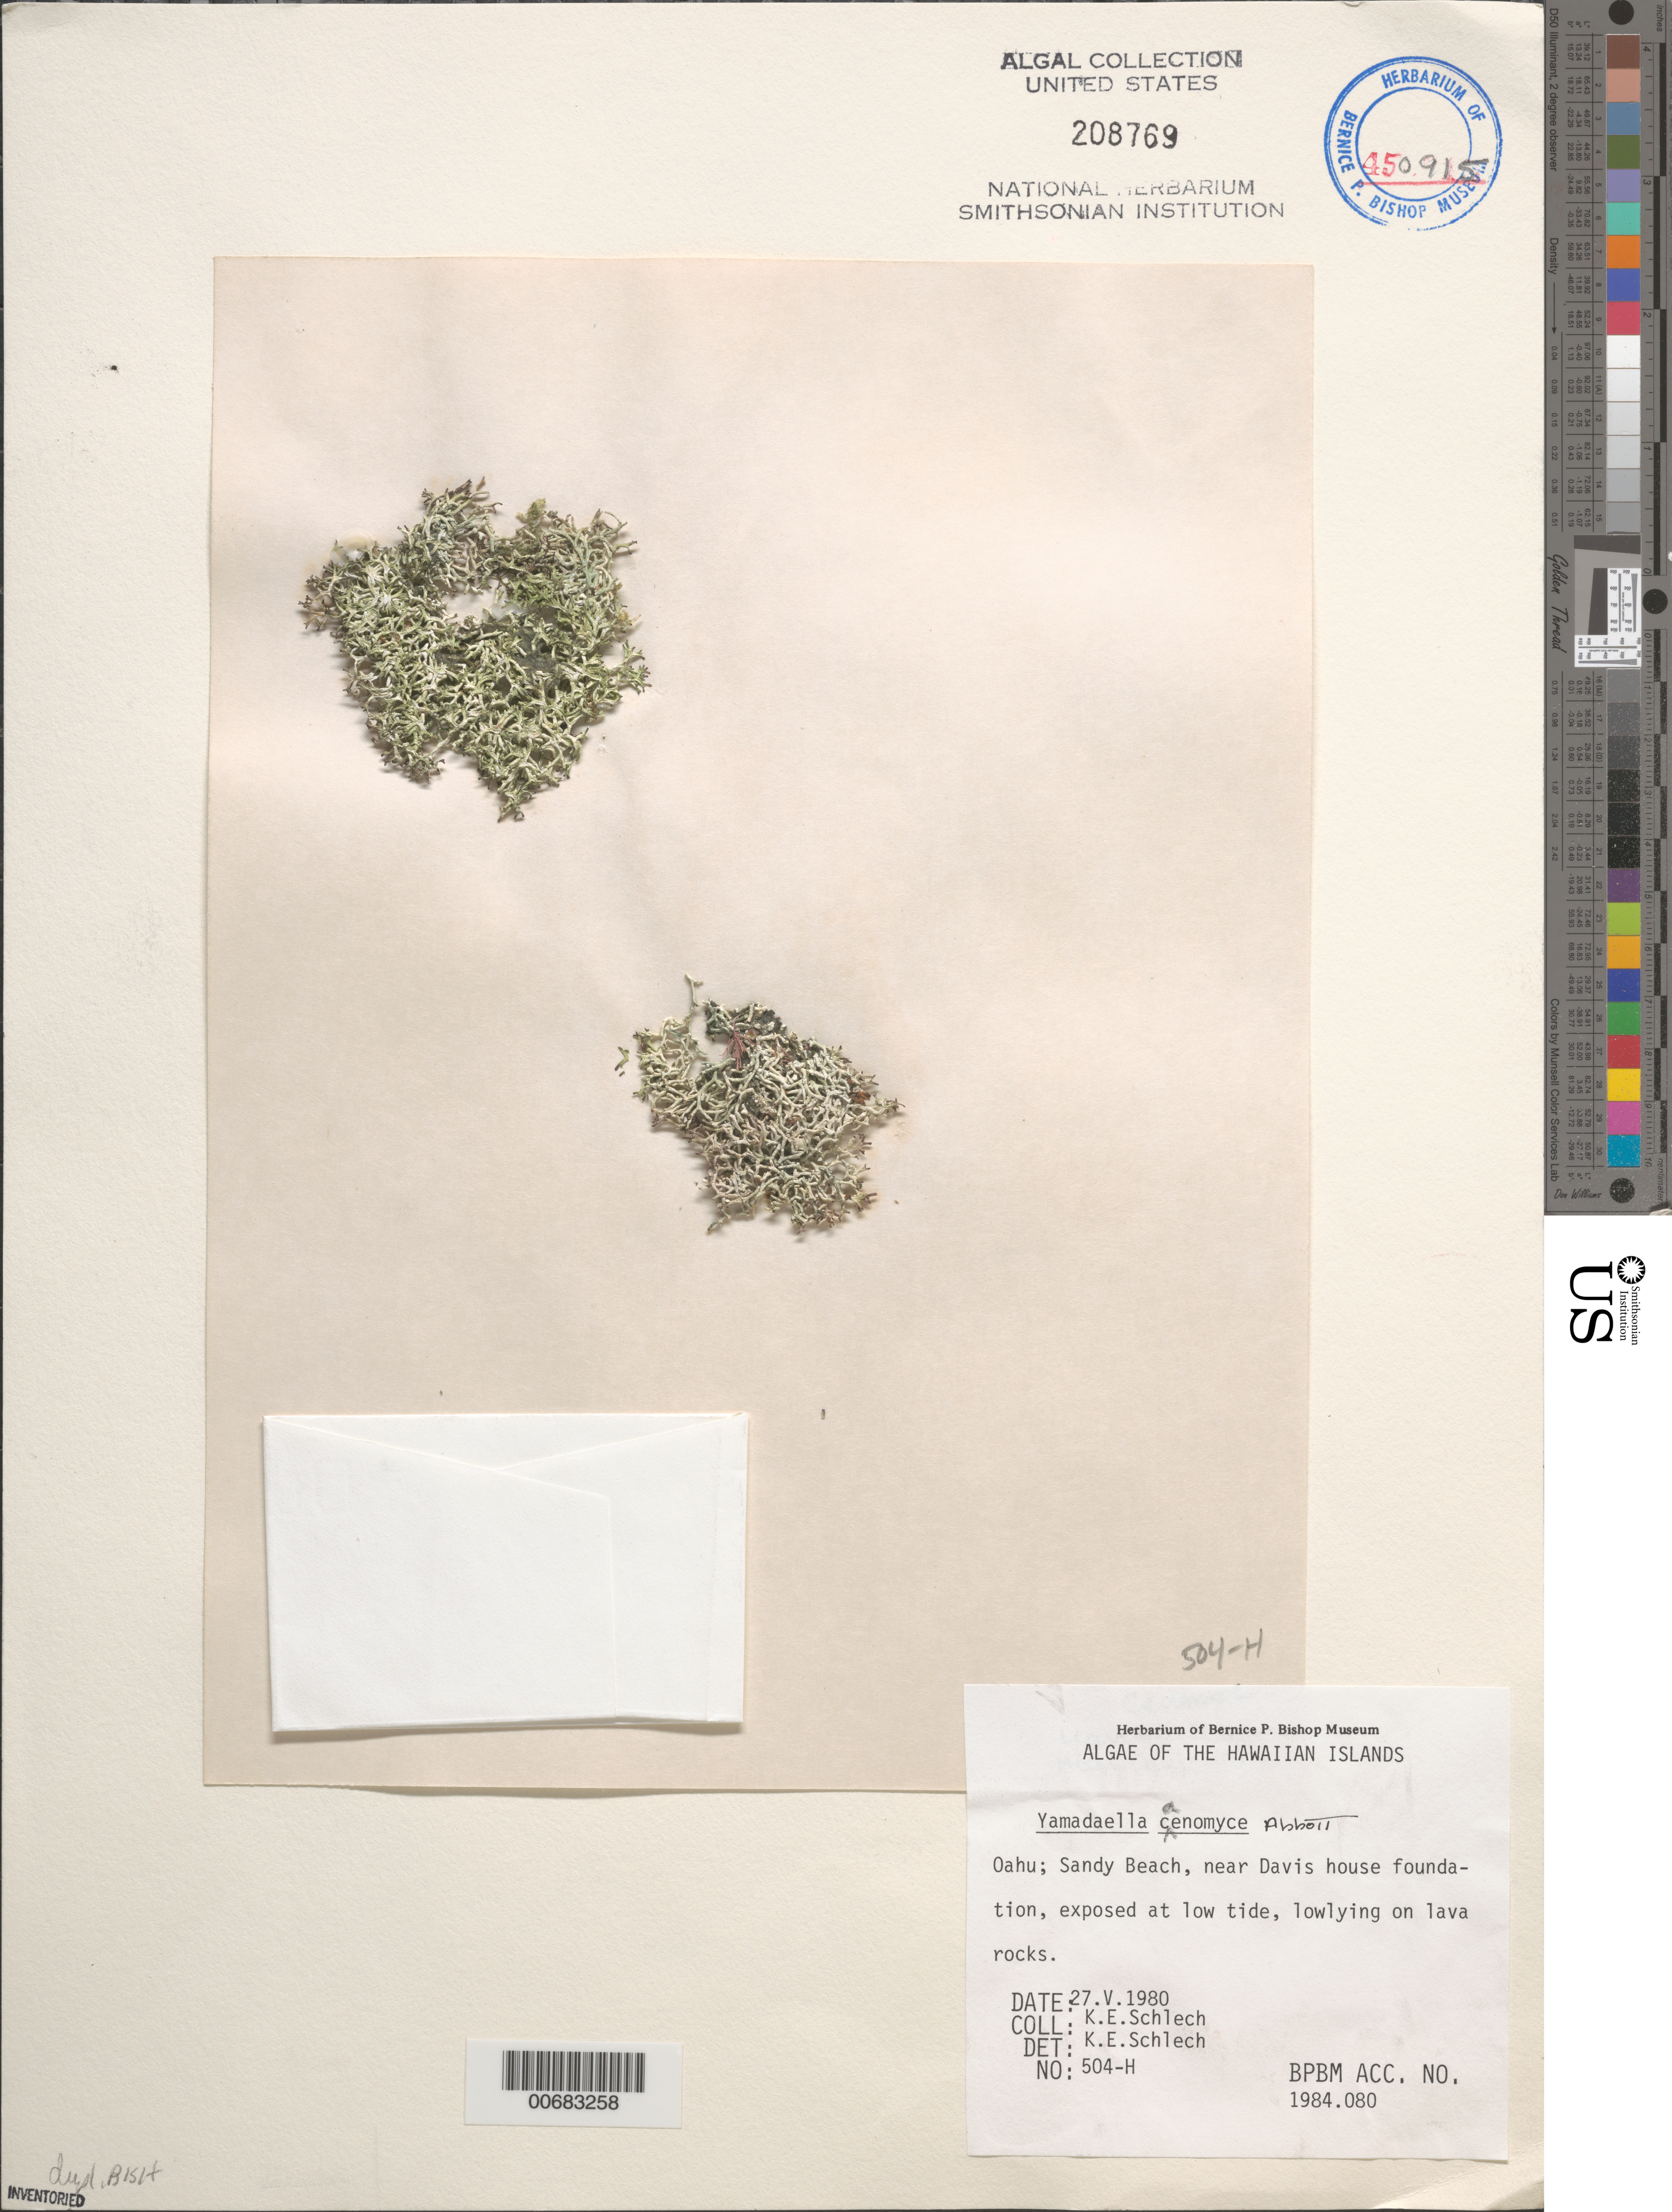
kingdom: Plantae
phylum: Rhodophyta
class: Florideophyceae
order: Nemaliales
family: Liagoraceae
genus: Yamadaella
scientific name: Yamadaella caenomyce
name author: (Decne.) I.A. Abbott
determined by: Schlech, K. E.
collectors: K. Schlech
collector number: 504-H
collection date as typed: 27 May 1980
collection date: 1980-05-27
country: United States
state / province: Hawaii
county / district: Honolulu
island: Oahu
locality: Sandy Beach, near Davis house foundation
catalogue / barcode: US 208769